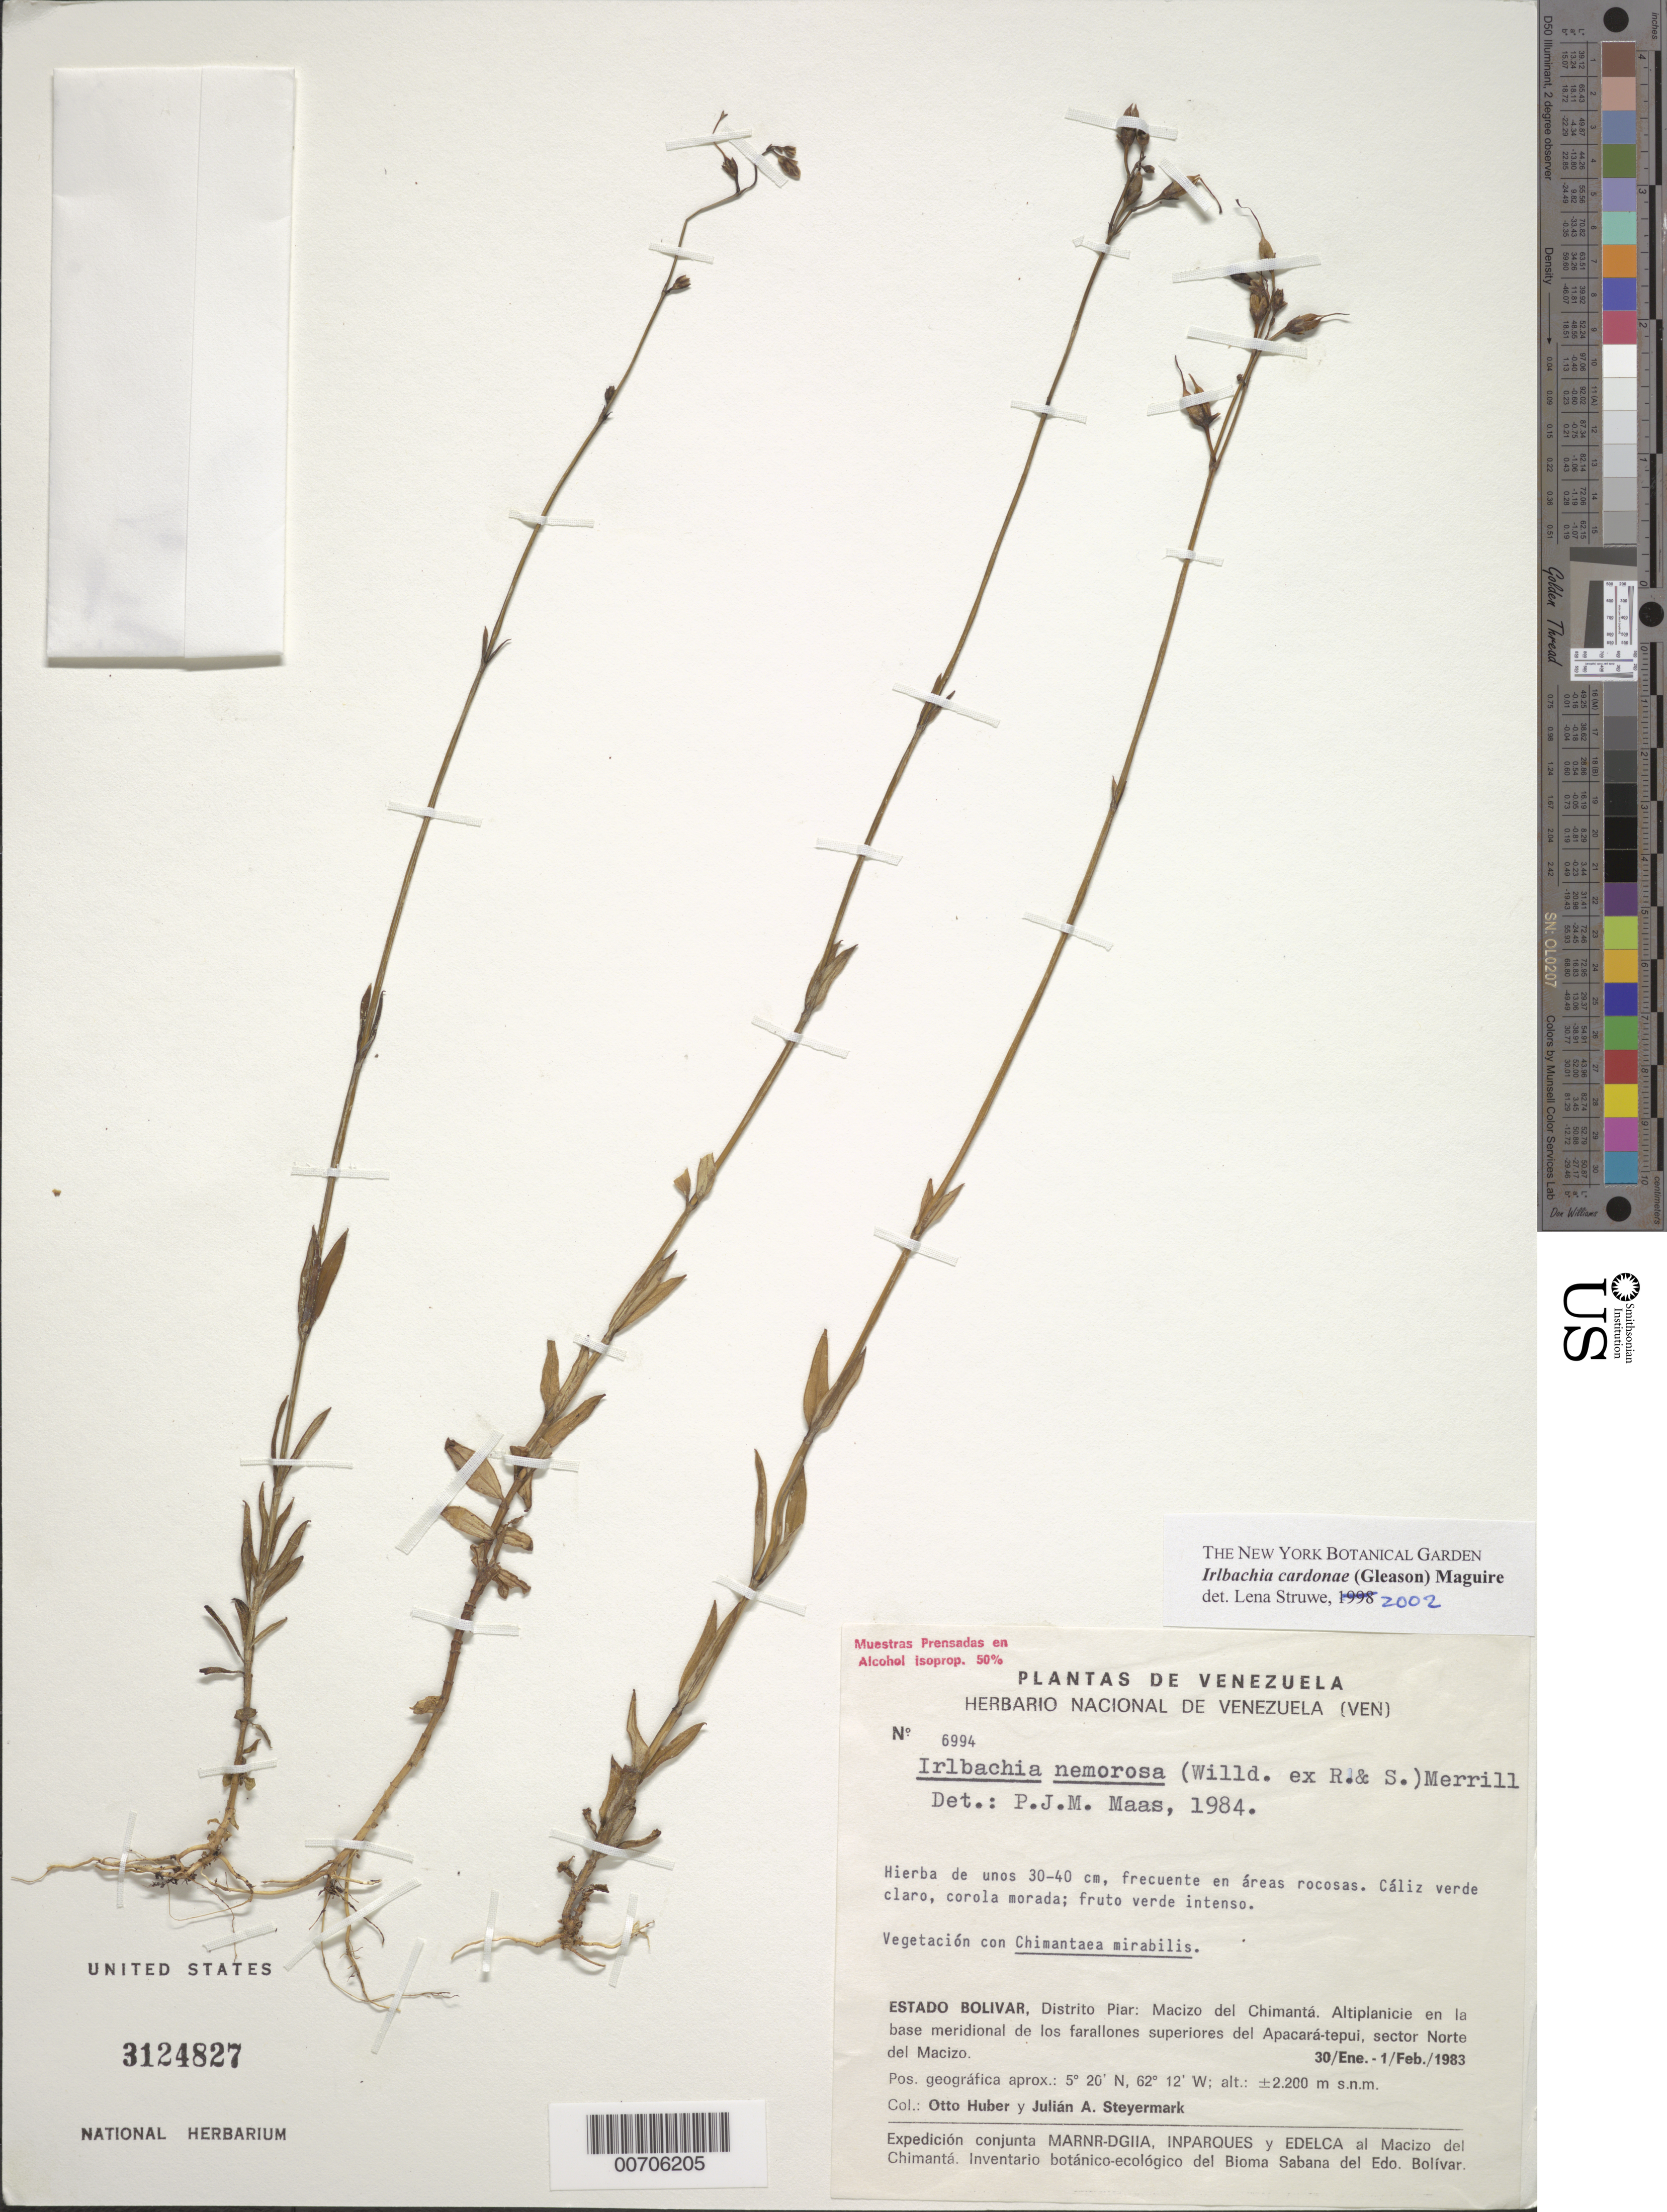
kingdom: Plantae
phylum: Tracheophyta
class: Magnoliopsida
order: Gentianales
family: Gentianaceae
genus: Irlbachia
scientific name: Irlbachia cardonae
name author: (Gleason) Maguire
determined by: Struwe, L.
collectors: O. Huber & J. Steyermark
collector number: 6994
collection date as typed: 30-Jan-83 to 1-Feb-83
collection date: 1983-01-30/1983-02-01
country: Venezuela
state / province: Bolívar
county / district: Piar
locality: Macizo del Chimantá, altiplanicie en la base meridional de los farallones superíores del Apácara-tepuí, sector Norte del Macizo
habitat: Vegetación con Chimantaea mirabilis, en areas rocosas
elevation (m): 2200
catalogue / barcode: US 3124827